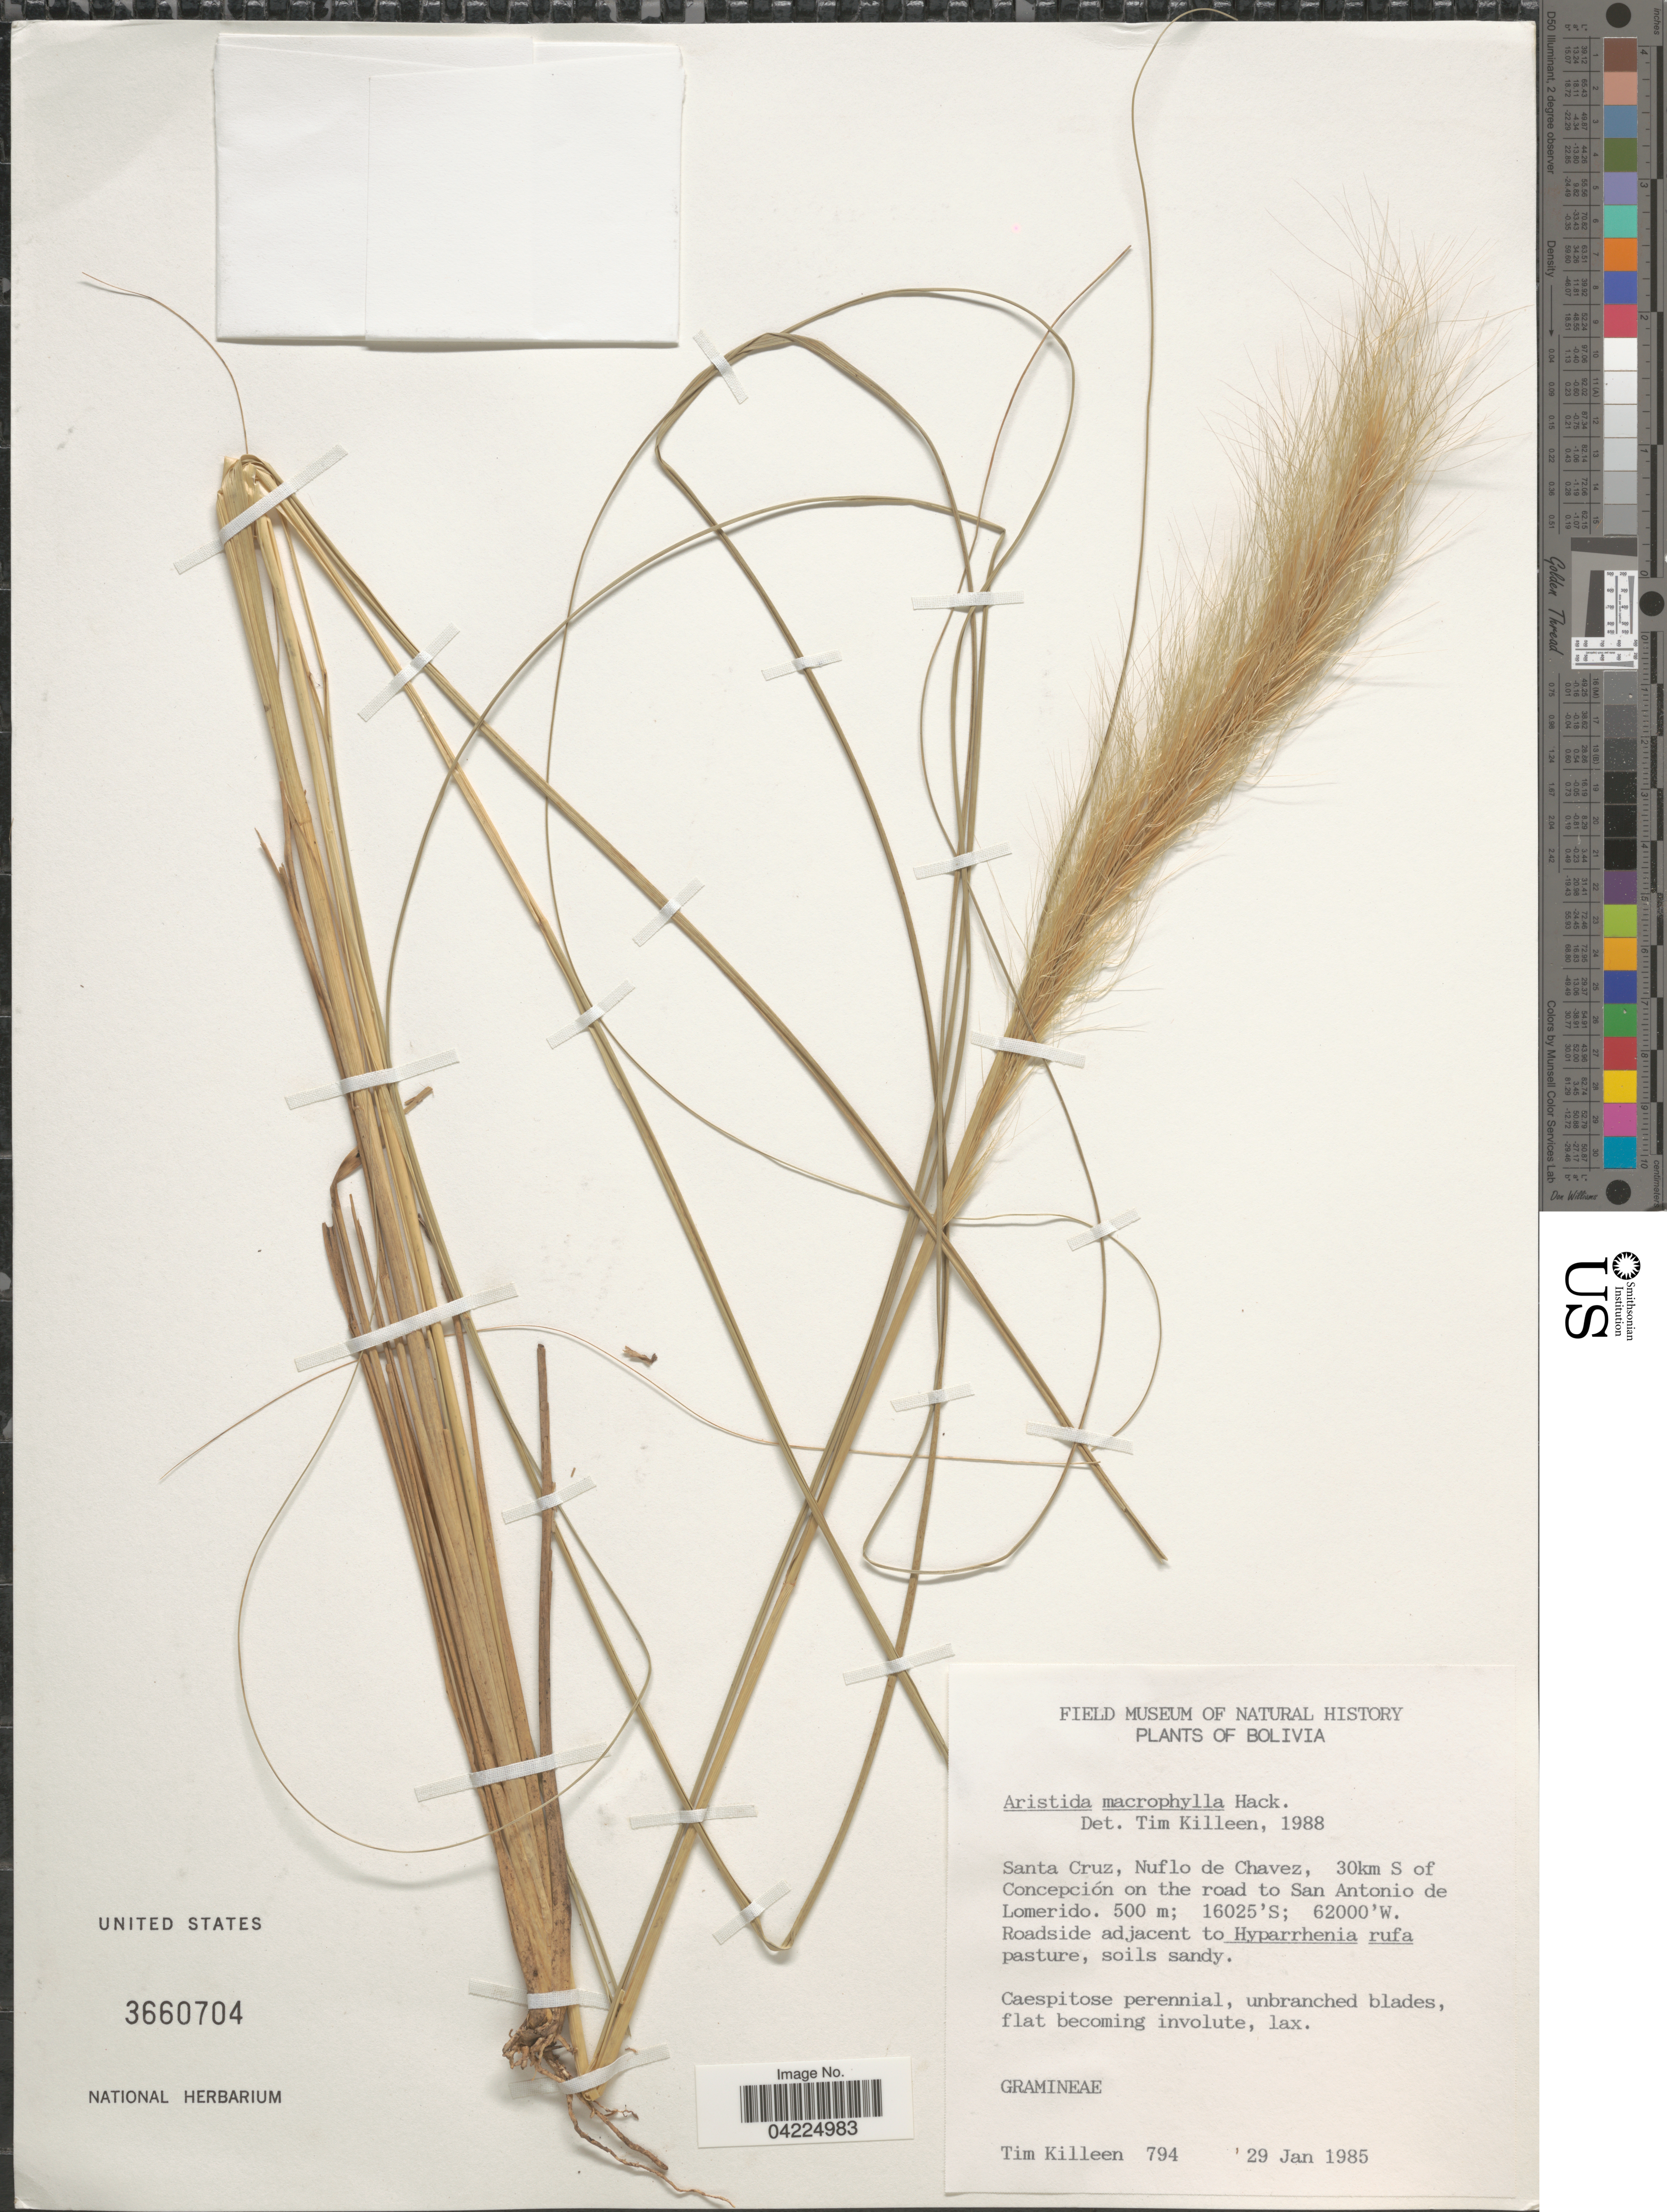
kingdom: Plantae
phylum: Tracheophyta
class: Liliopsida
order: Poales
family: Poaceae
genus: Aristida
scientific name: Aristida macrophylla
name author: Hack.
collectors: T. J. Killeen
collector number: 794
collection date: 1985-01-29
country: Bolivia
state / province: Santa Cruz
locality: Nuflo de Chavez, 30km S of Concepción on the road to San Antonio de Lomerido.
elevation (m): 500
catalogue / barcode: US 3660704